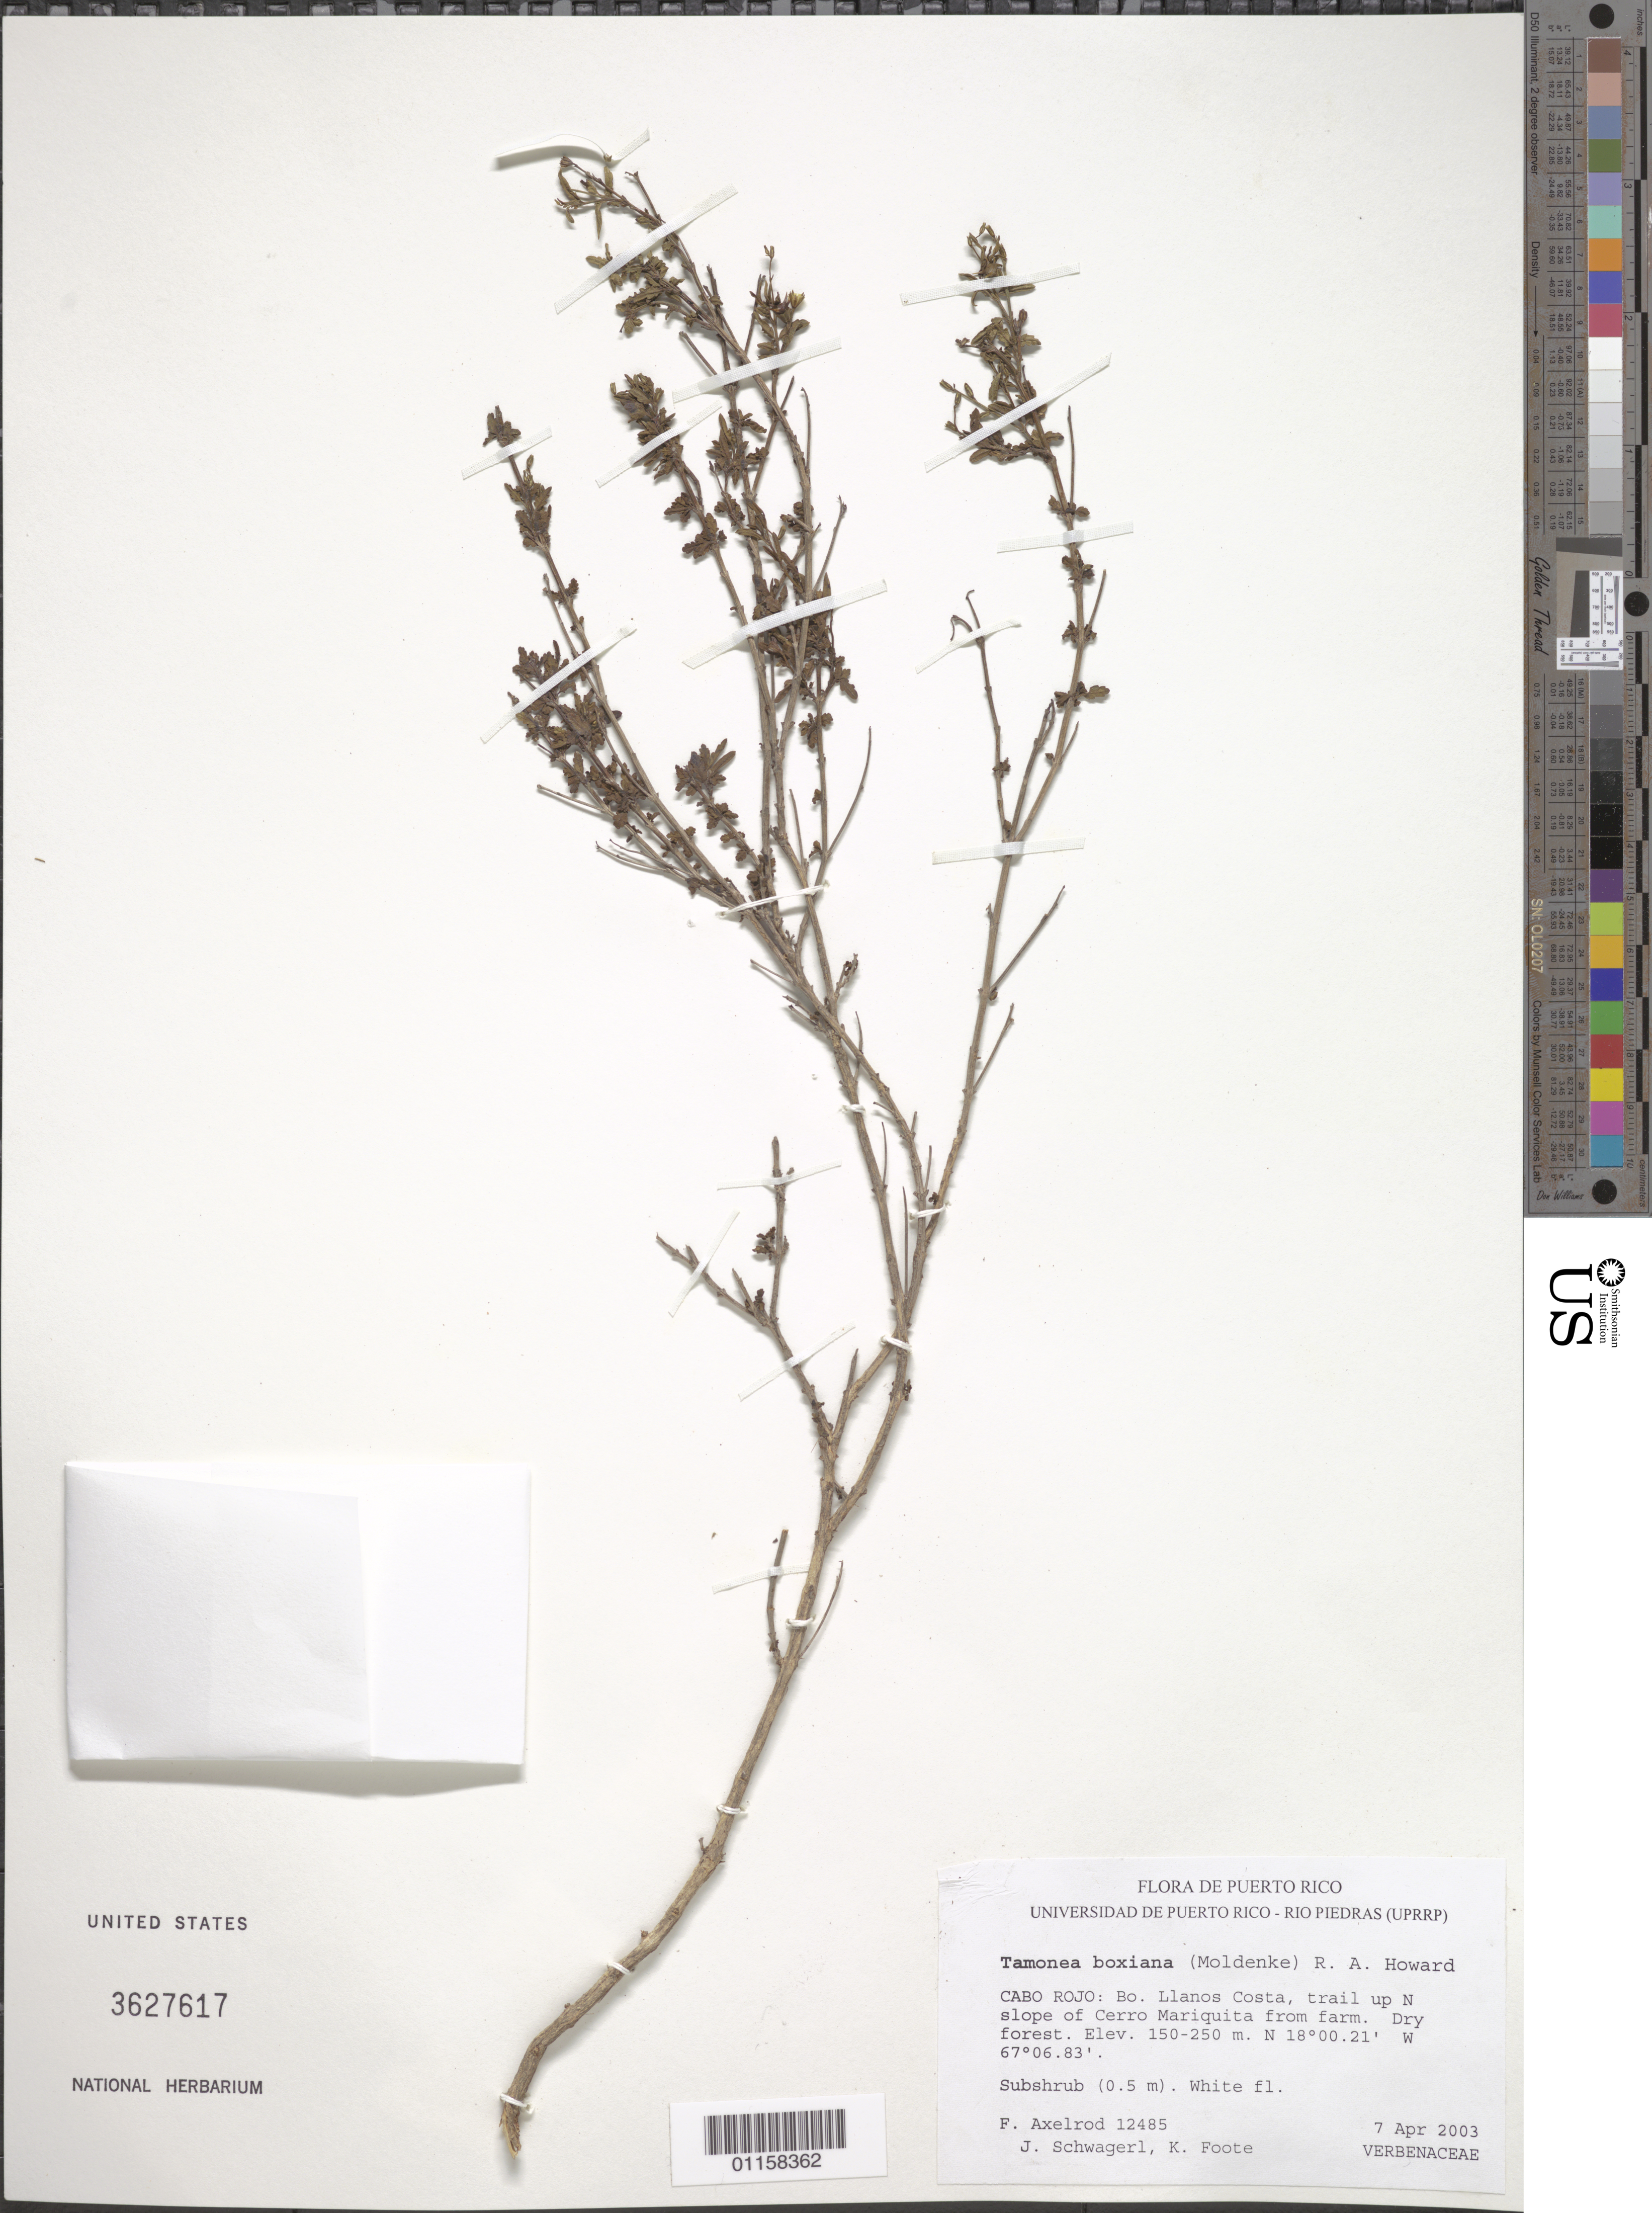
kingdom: Plantae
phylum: Tracheophyta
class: Magnoliopsida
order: Lamiales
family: Verbenaceae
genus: Tamonea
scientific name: Tamonea boxiana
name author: (Moldenke) R.A. Howard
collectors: F. S. Axelrod, J. Schwagerl & K. Foote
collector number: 12485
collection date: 2003-04-07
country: Puerto Rico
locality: Cabo Rojo. Bo. Llanos Costa, trail up N slope of Cerro Mariquita from farm.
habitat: Dry forest.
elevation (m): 150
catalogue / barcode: US 3627617